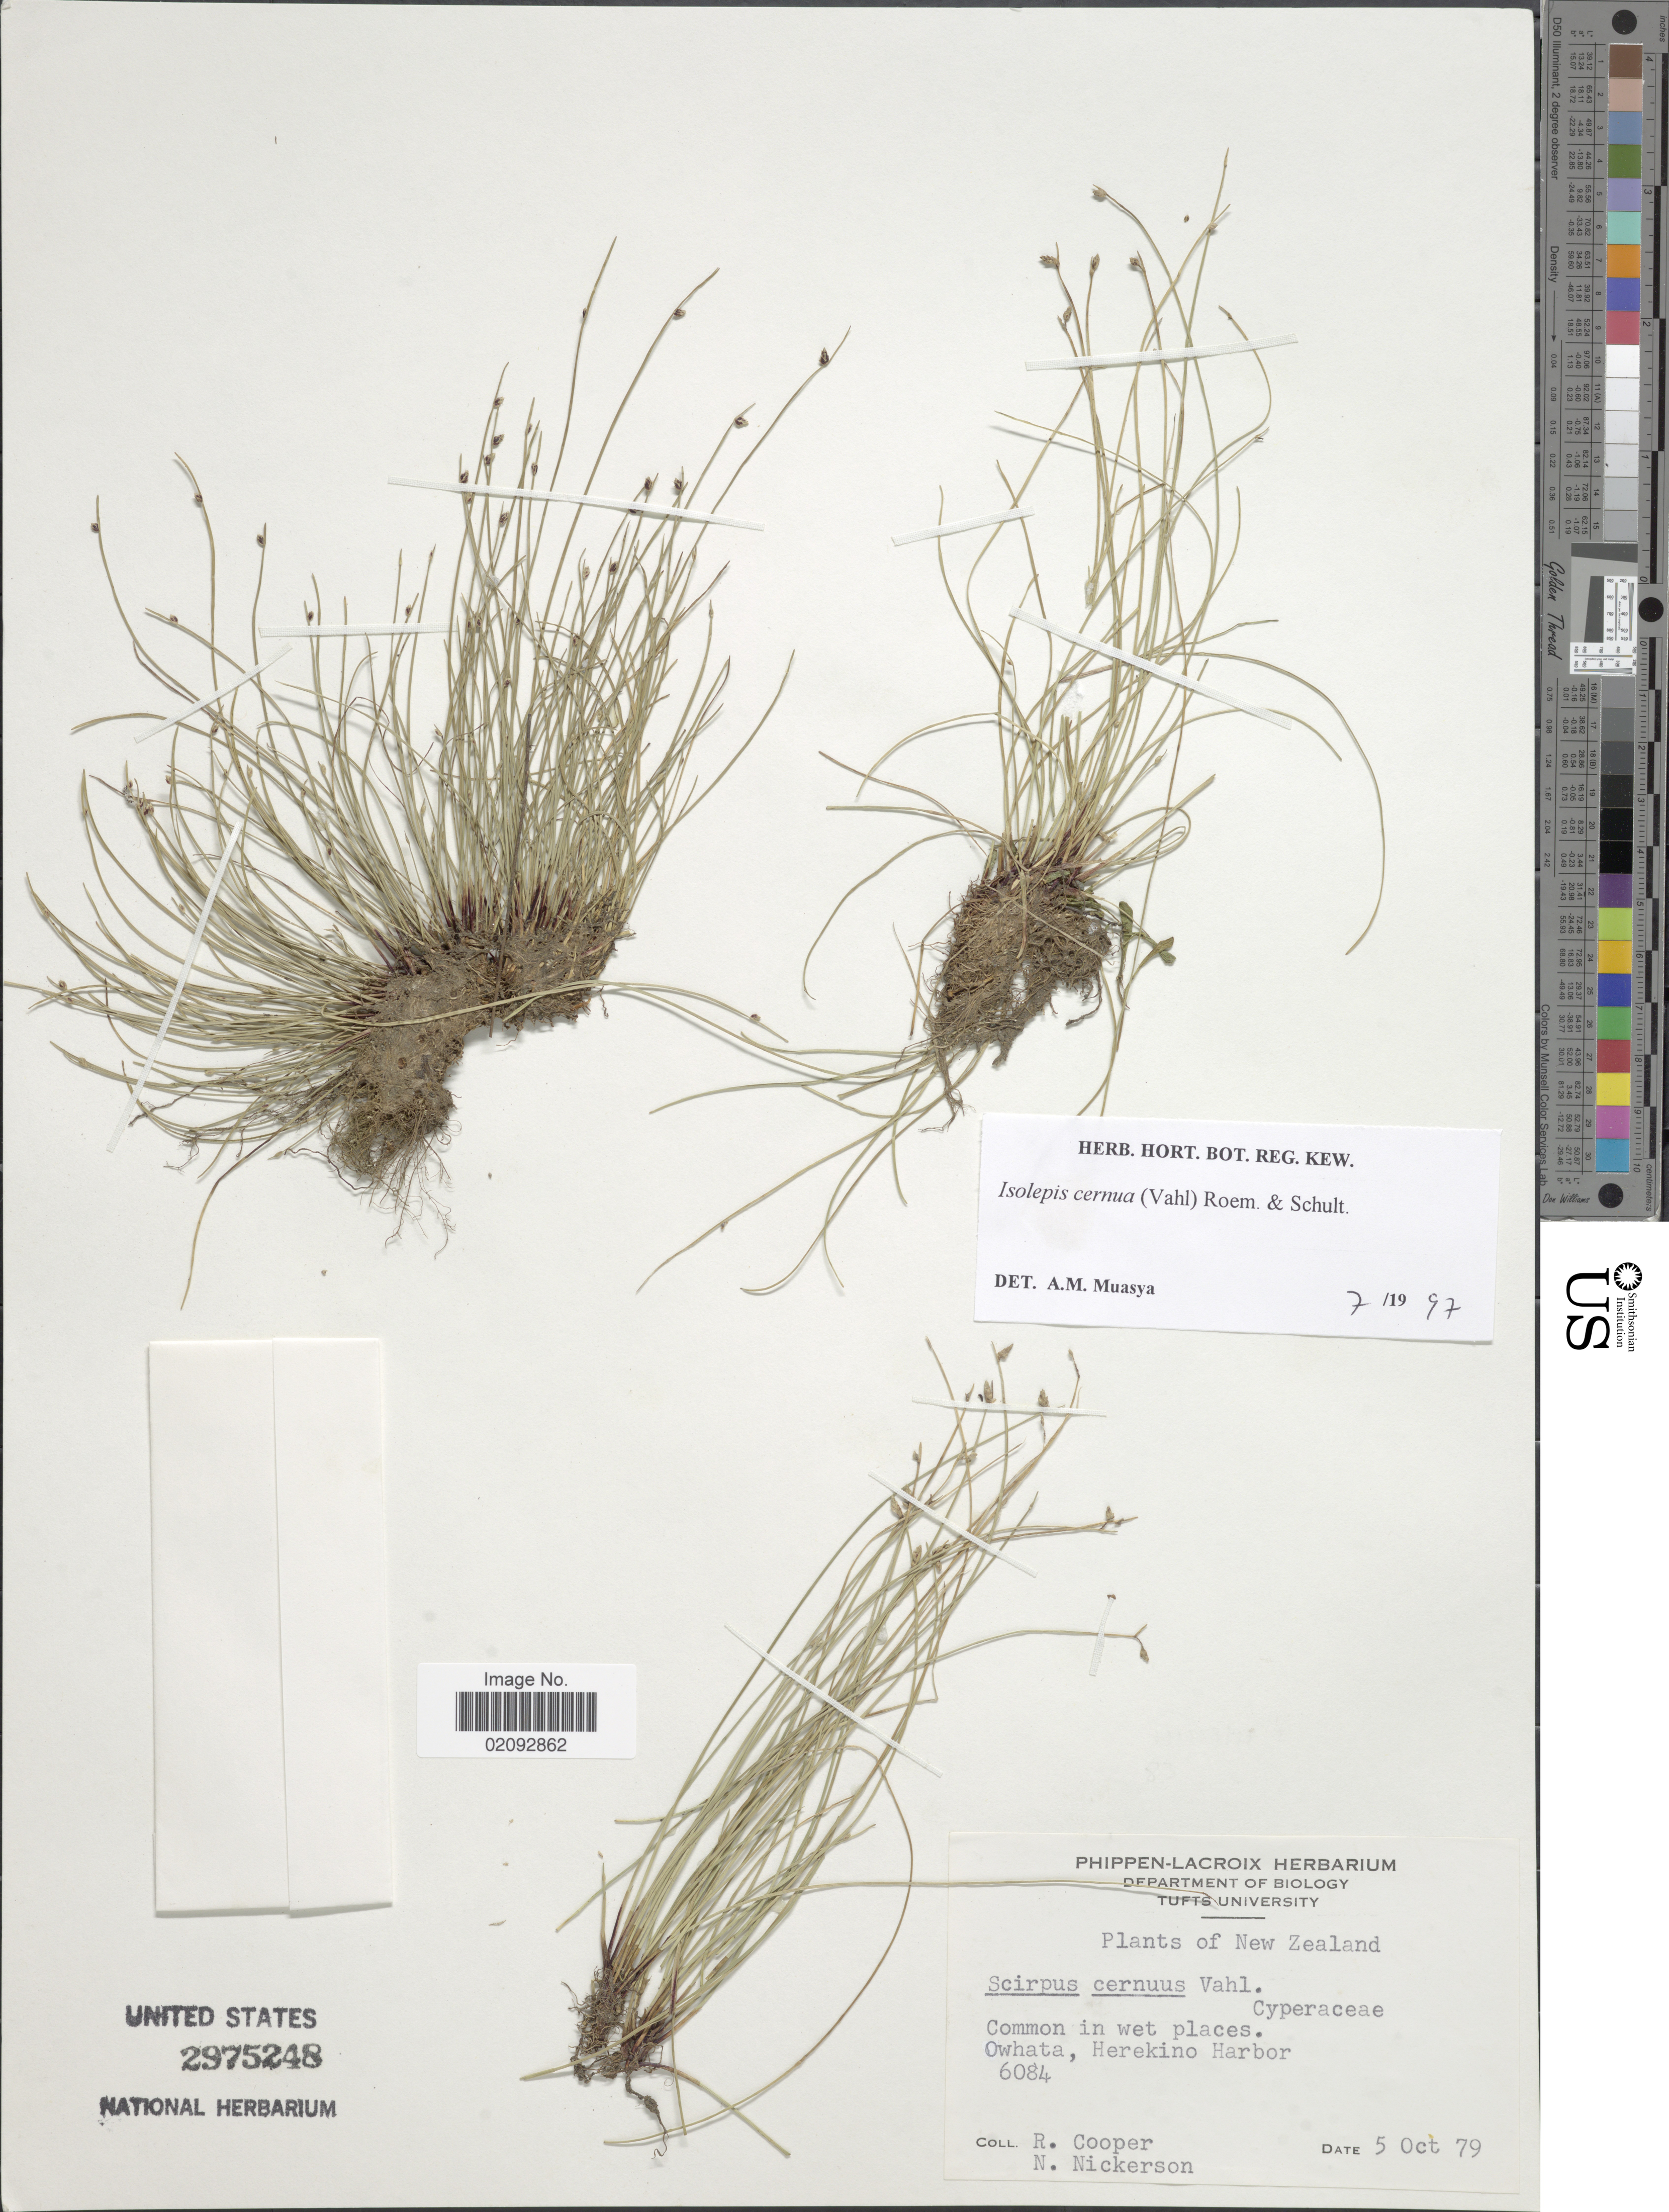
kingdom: Plantae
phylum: Tracheophyta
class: Liliopsida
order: Poales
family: Cyperaceae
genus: Isolepis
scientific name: Isolepis cernua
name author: (Vahl) Roem. & Schult.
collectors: R. Cooper & N. Nickerson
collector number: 6084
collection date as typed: Transcribed d/m/y: 5/10/79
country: New Zealand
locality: Common in wet places, Owhata, Herekino Harbor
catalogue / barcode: US 2975248